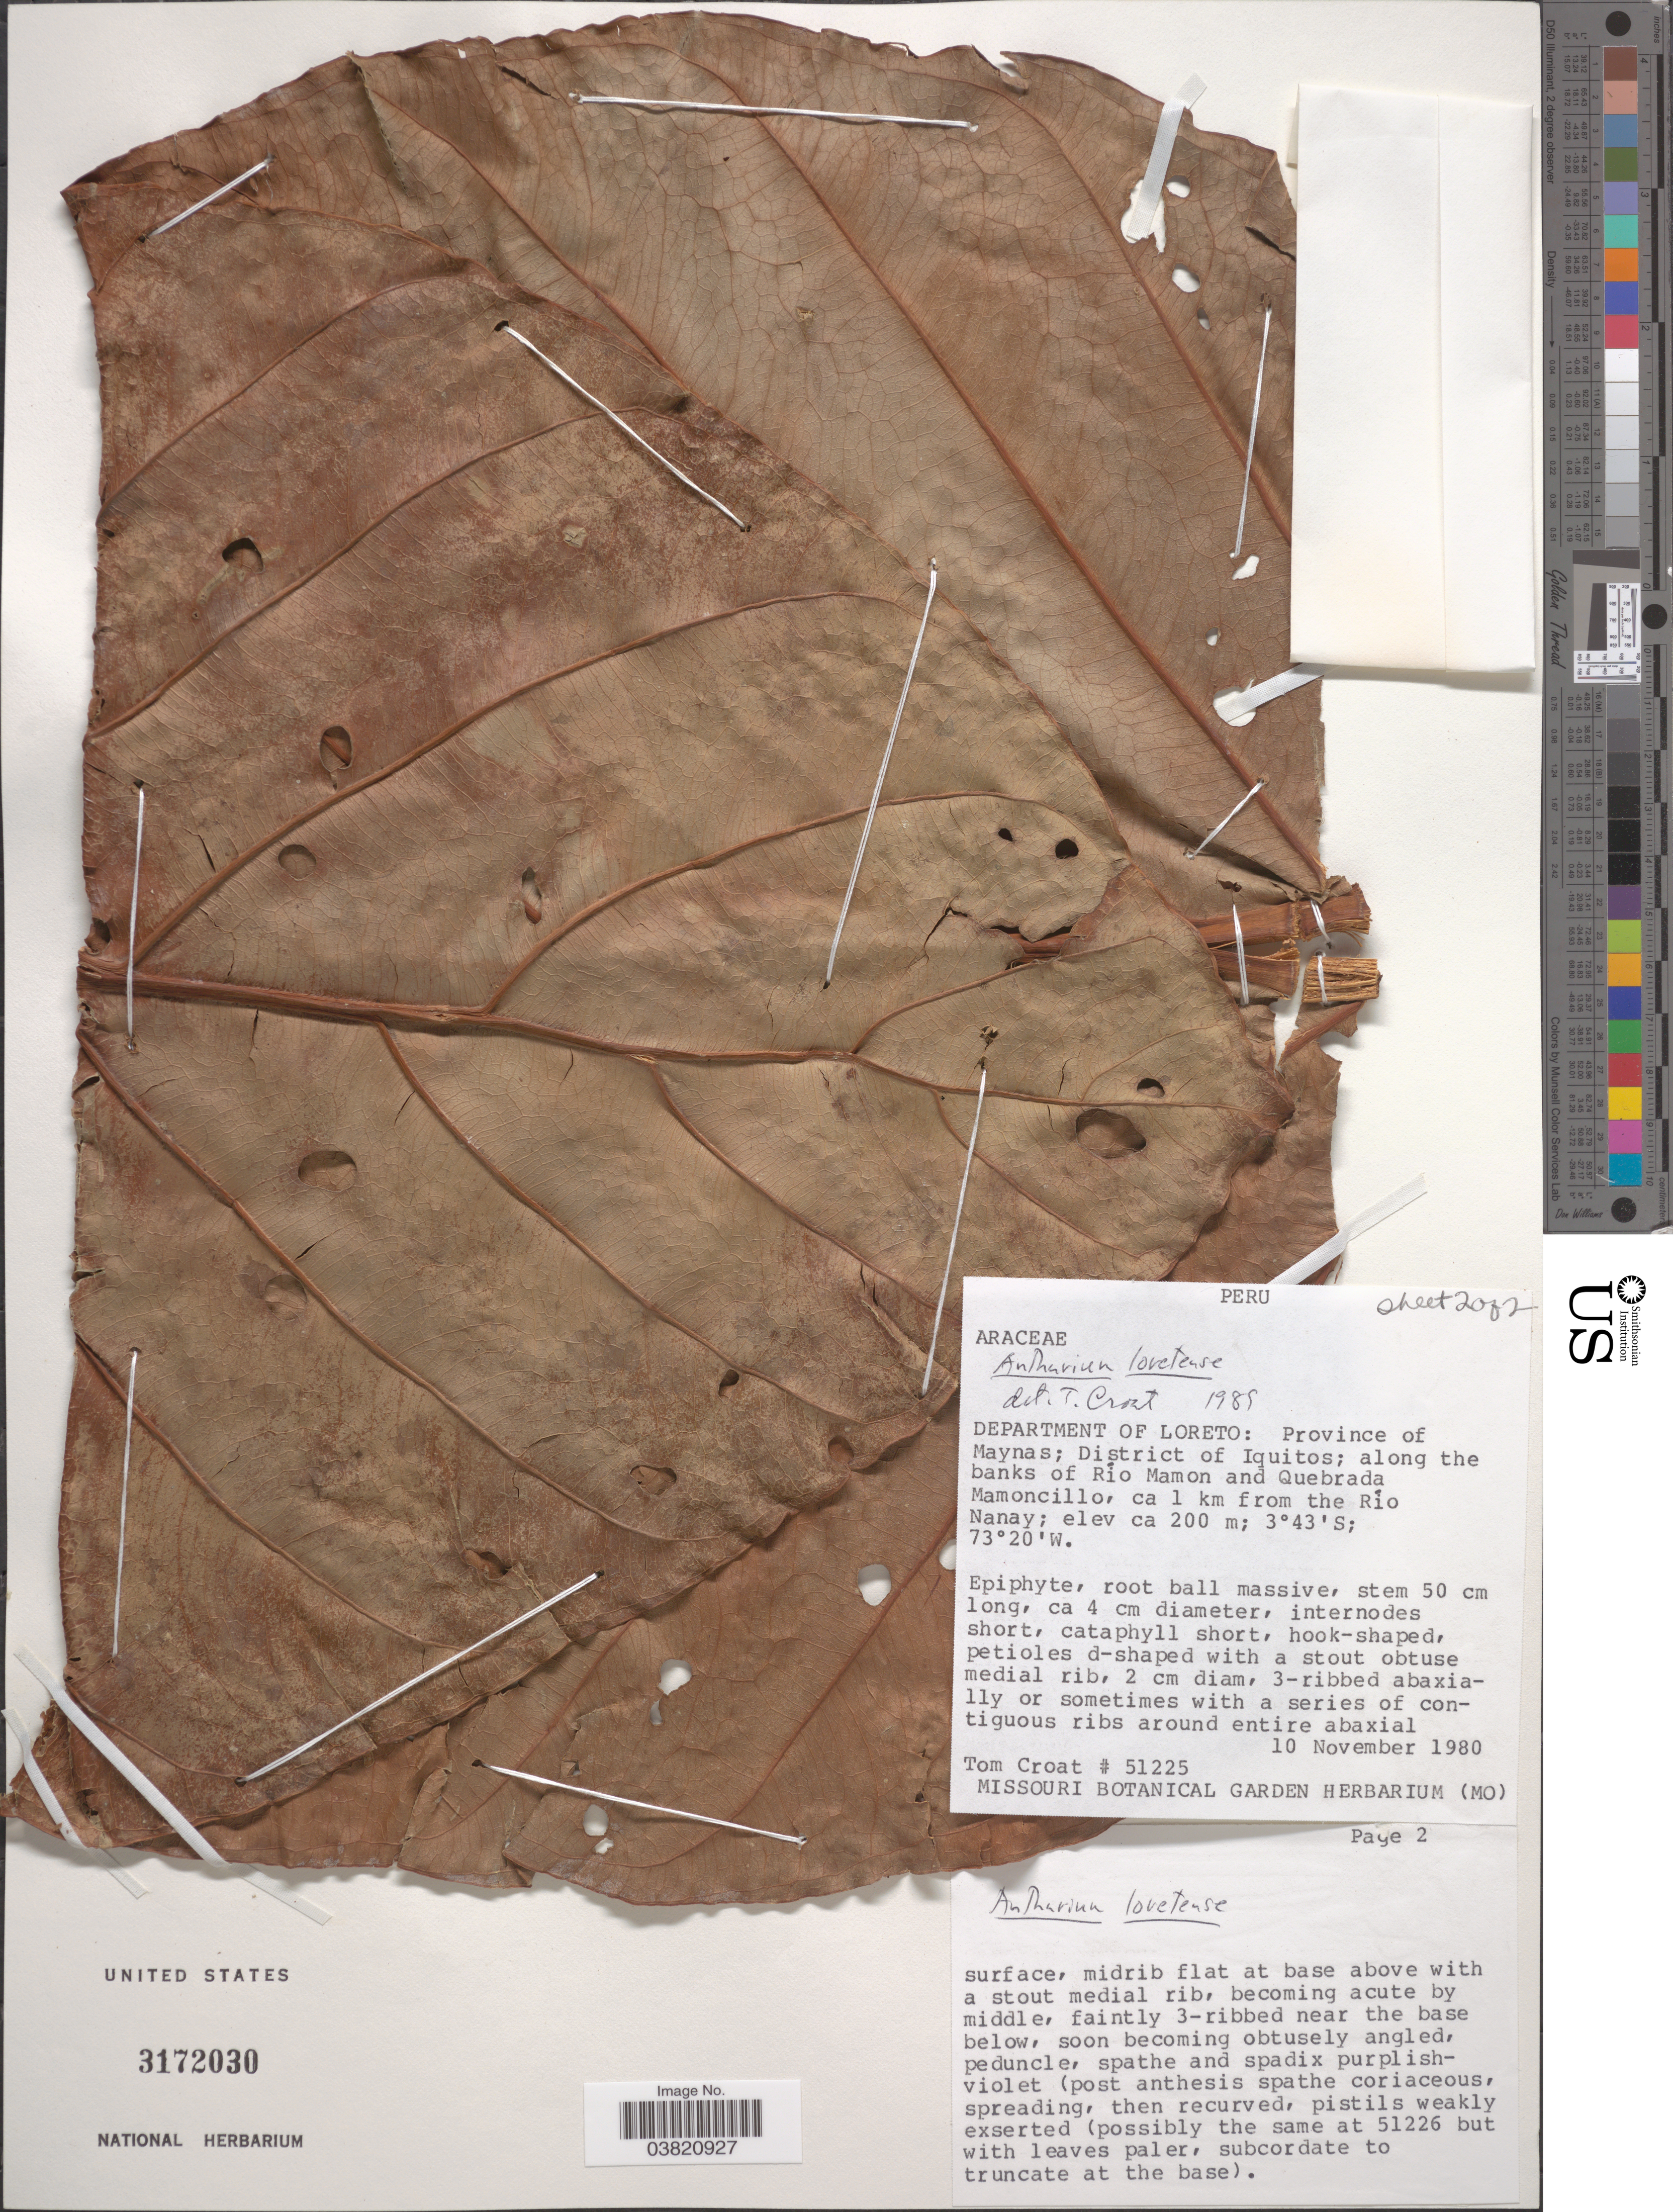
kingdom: Plantae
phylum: Tracheophyta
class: Liliopsida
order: Alismatales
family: Araceae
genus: Anthurium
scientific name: Anthurium loretense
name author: Croat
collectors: T. B. Croat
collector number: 51225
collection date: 1980-11-10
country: Peru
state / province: Loreto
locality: Department of Loreto: Province of Maynas; District of Iquitos; along the banks of Río Mamon and Quebrada Mamoncillo, ca 1 km from the Río Nanay.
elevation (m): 200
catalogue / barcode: US 3172030